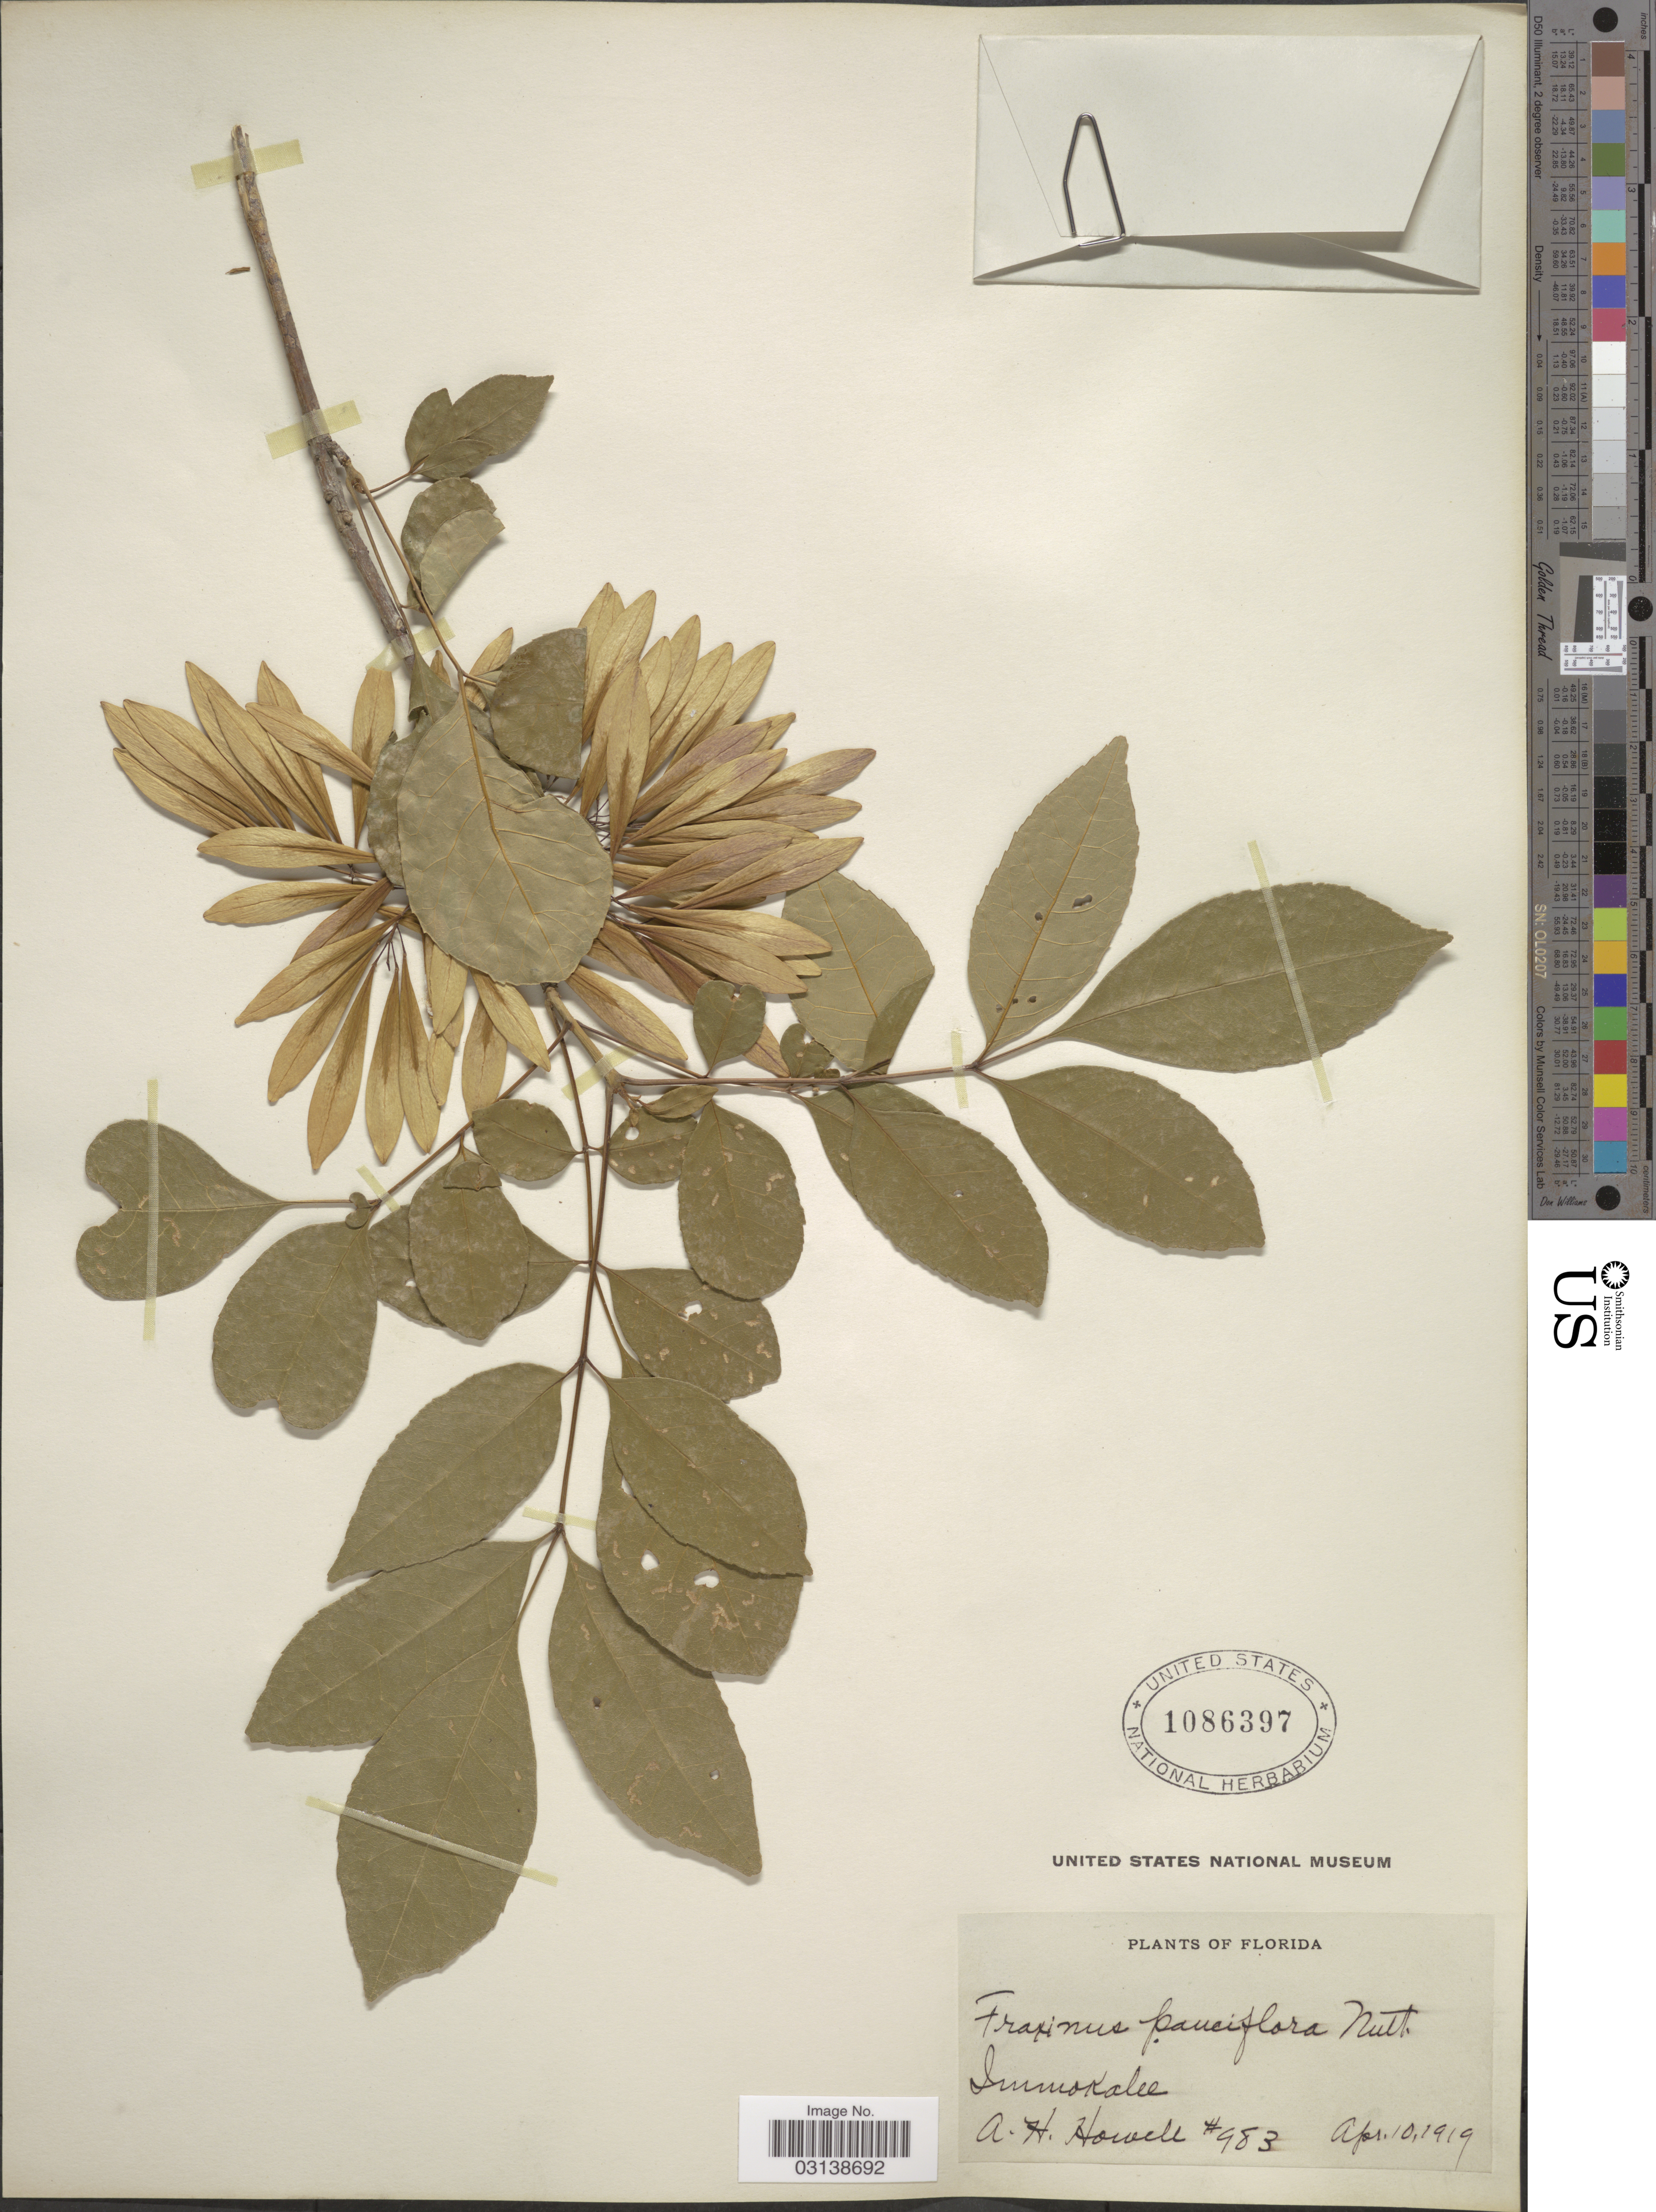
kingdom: Plantae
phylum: Tracheophyta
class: Magnoliopsida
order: Lamiales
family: Oleaceae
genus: Fraxinus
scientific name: Fraxinus caroliniana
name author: Mill.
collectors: A. Howell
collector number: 983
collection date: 1919-04-10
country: United States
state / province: Florida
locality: Immokalee.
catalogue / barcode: US 1086397